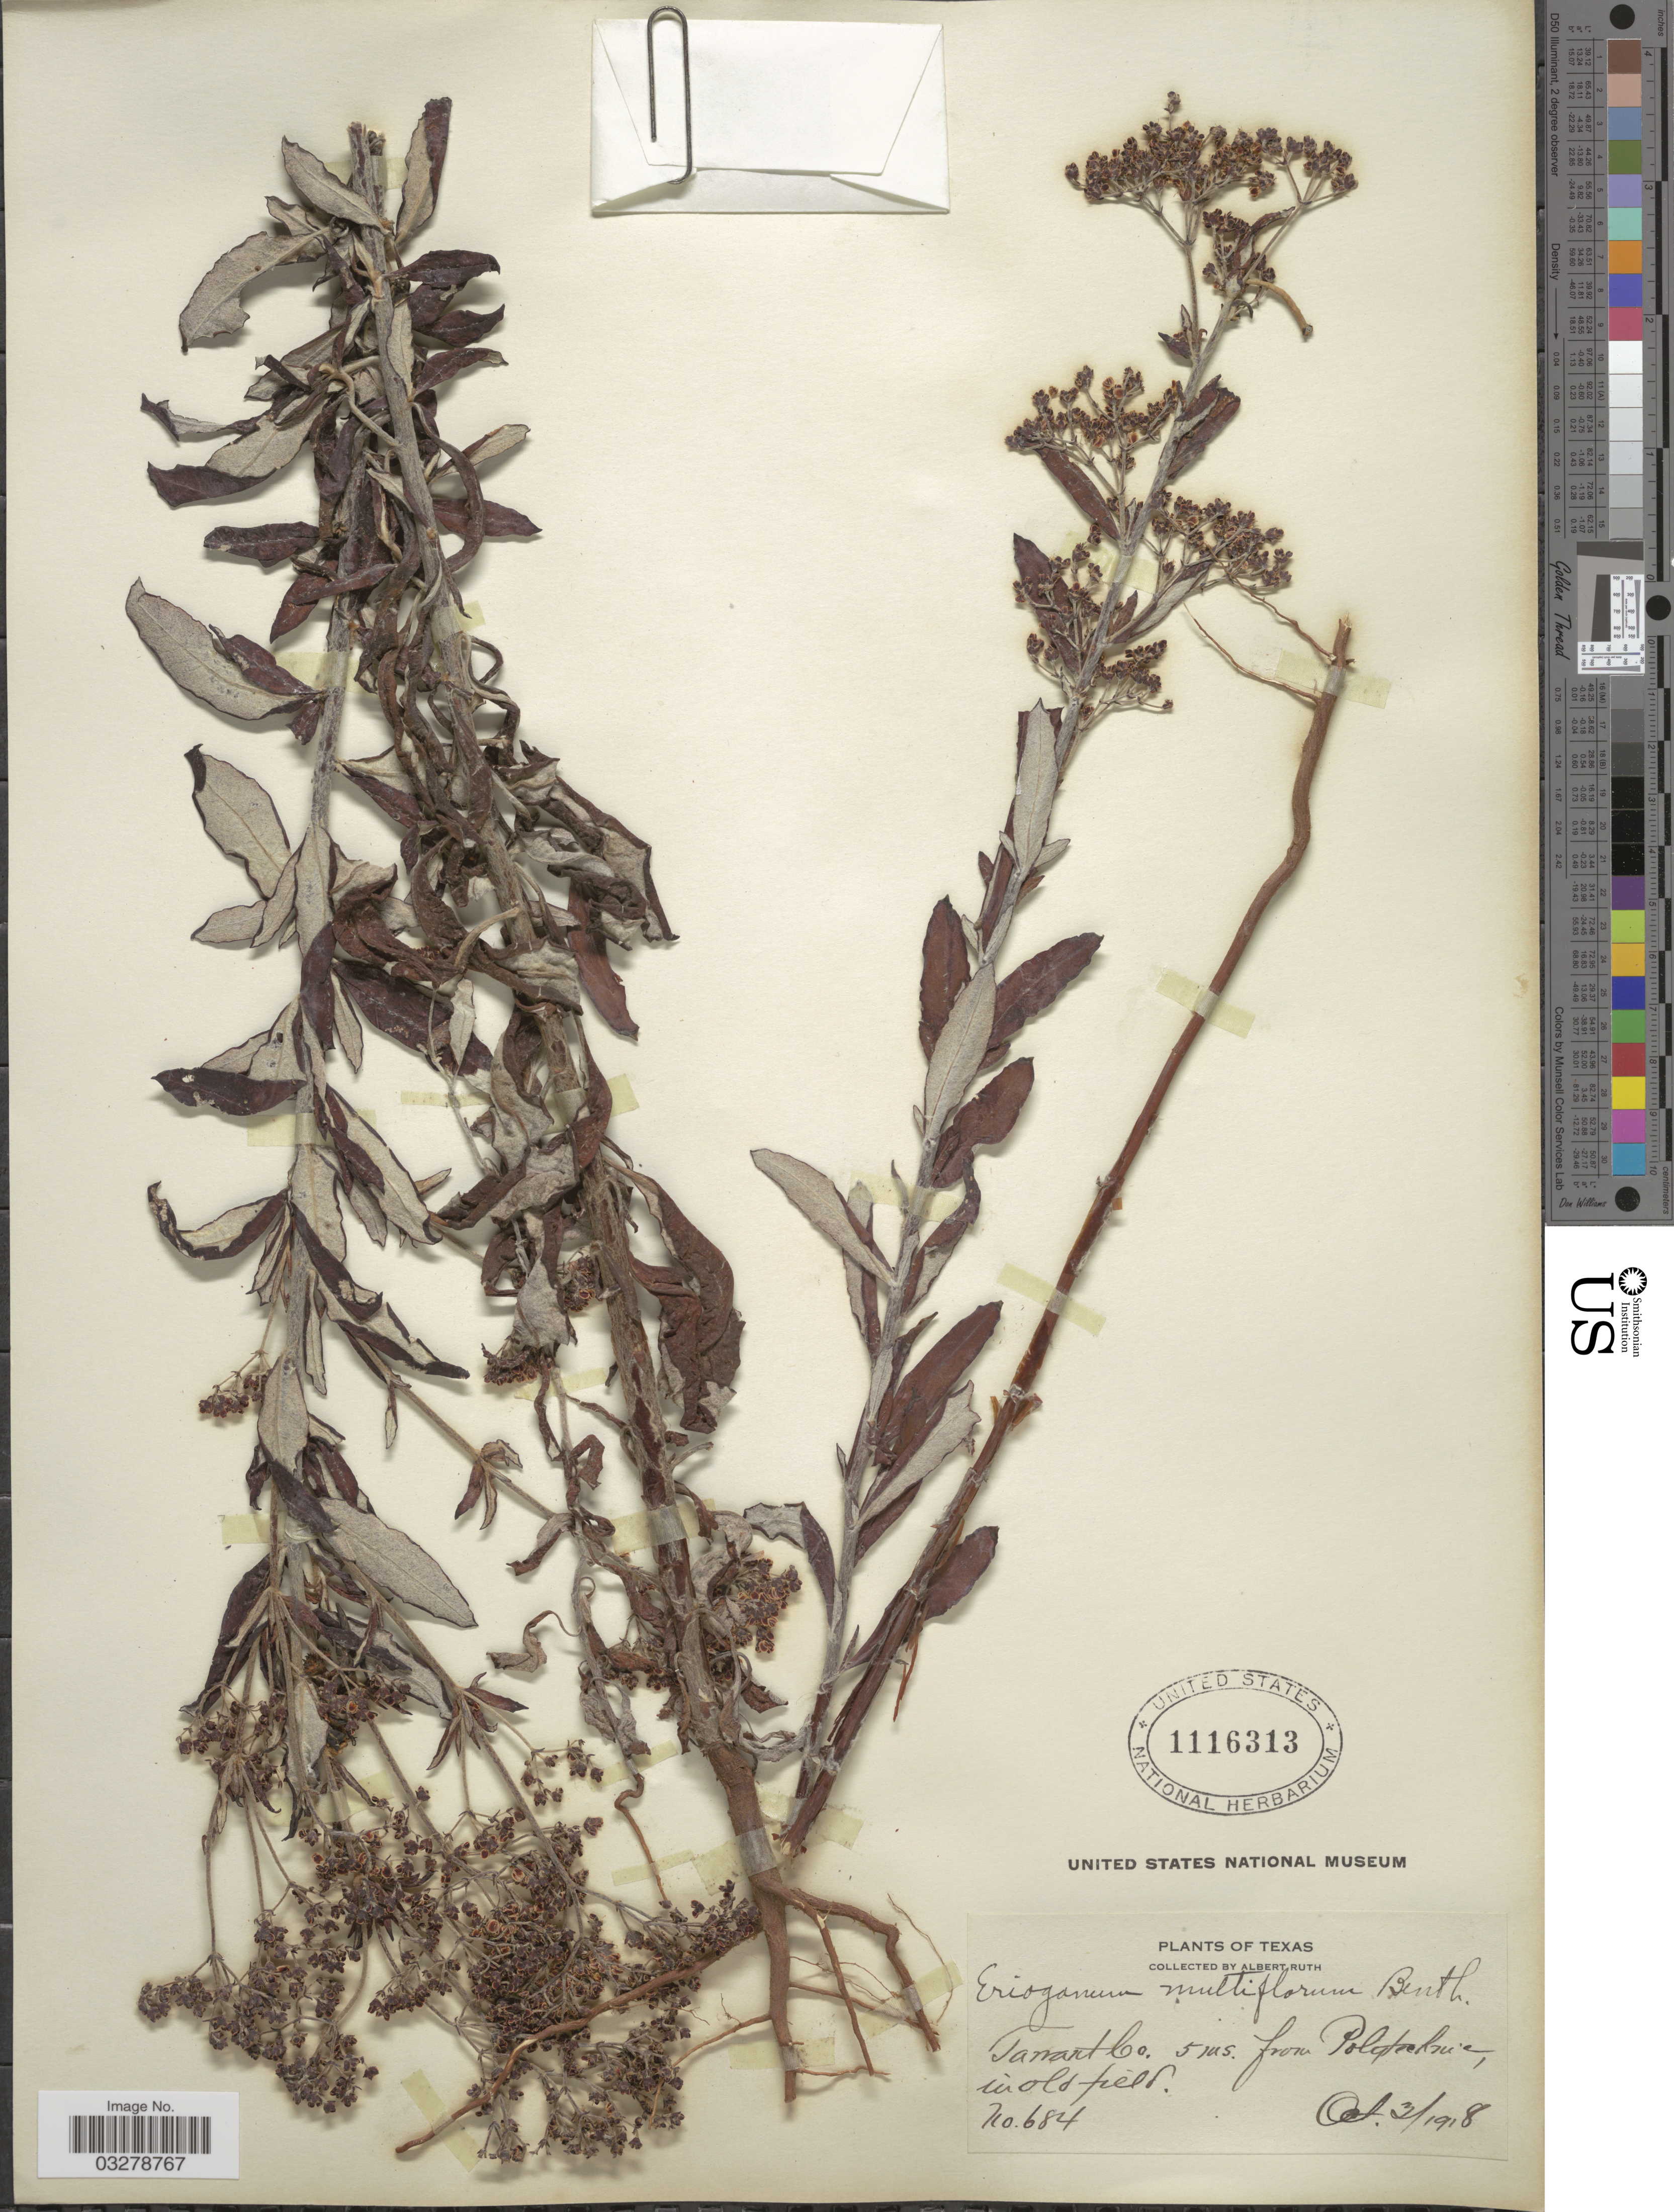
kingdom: Plantae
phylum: Tracheophyta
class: Magnoliopsida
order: Caryophyllales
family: Polygonaceae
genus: Eriogonum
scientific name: Eriogonum multiflorum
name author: Benth.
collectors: A. Ruth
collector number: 684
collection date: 1918-10-03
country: United States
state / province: Texas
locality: Tarrant Co. 5 ms. from Polytechnic.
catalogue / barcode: US 1116313